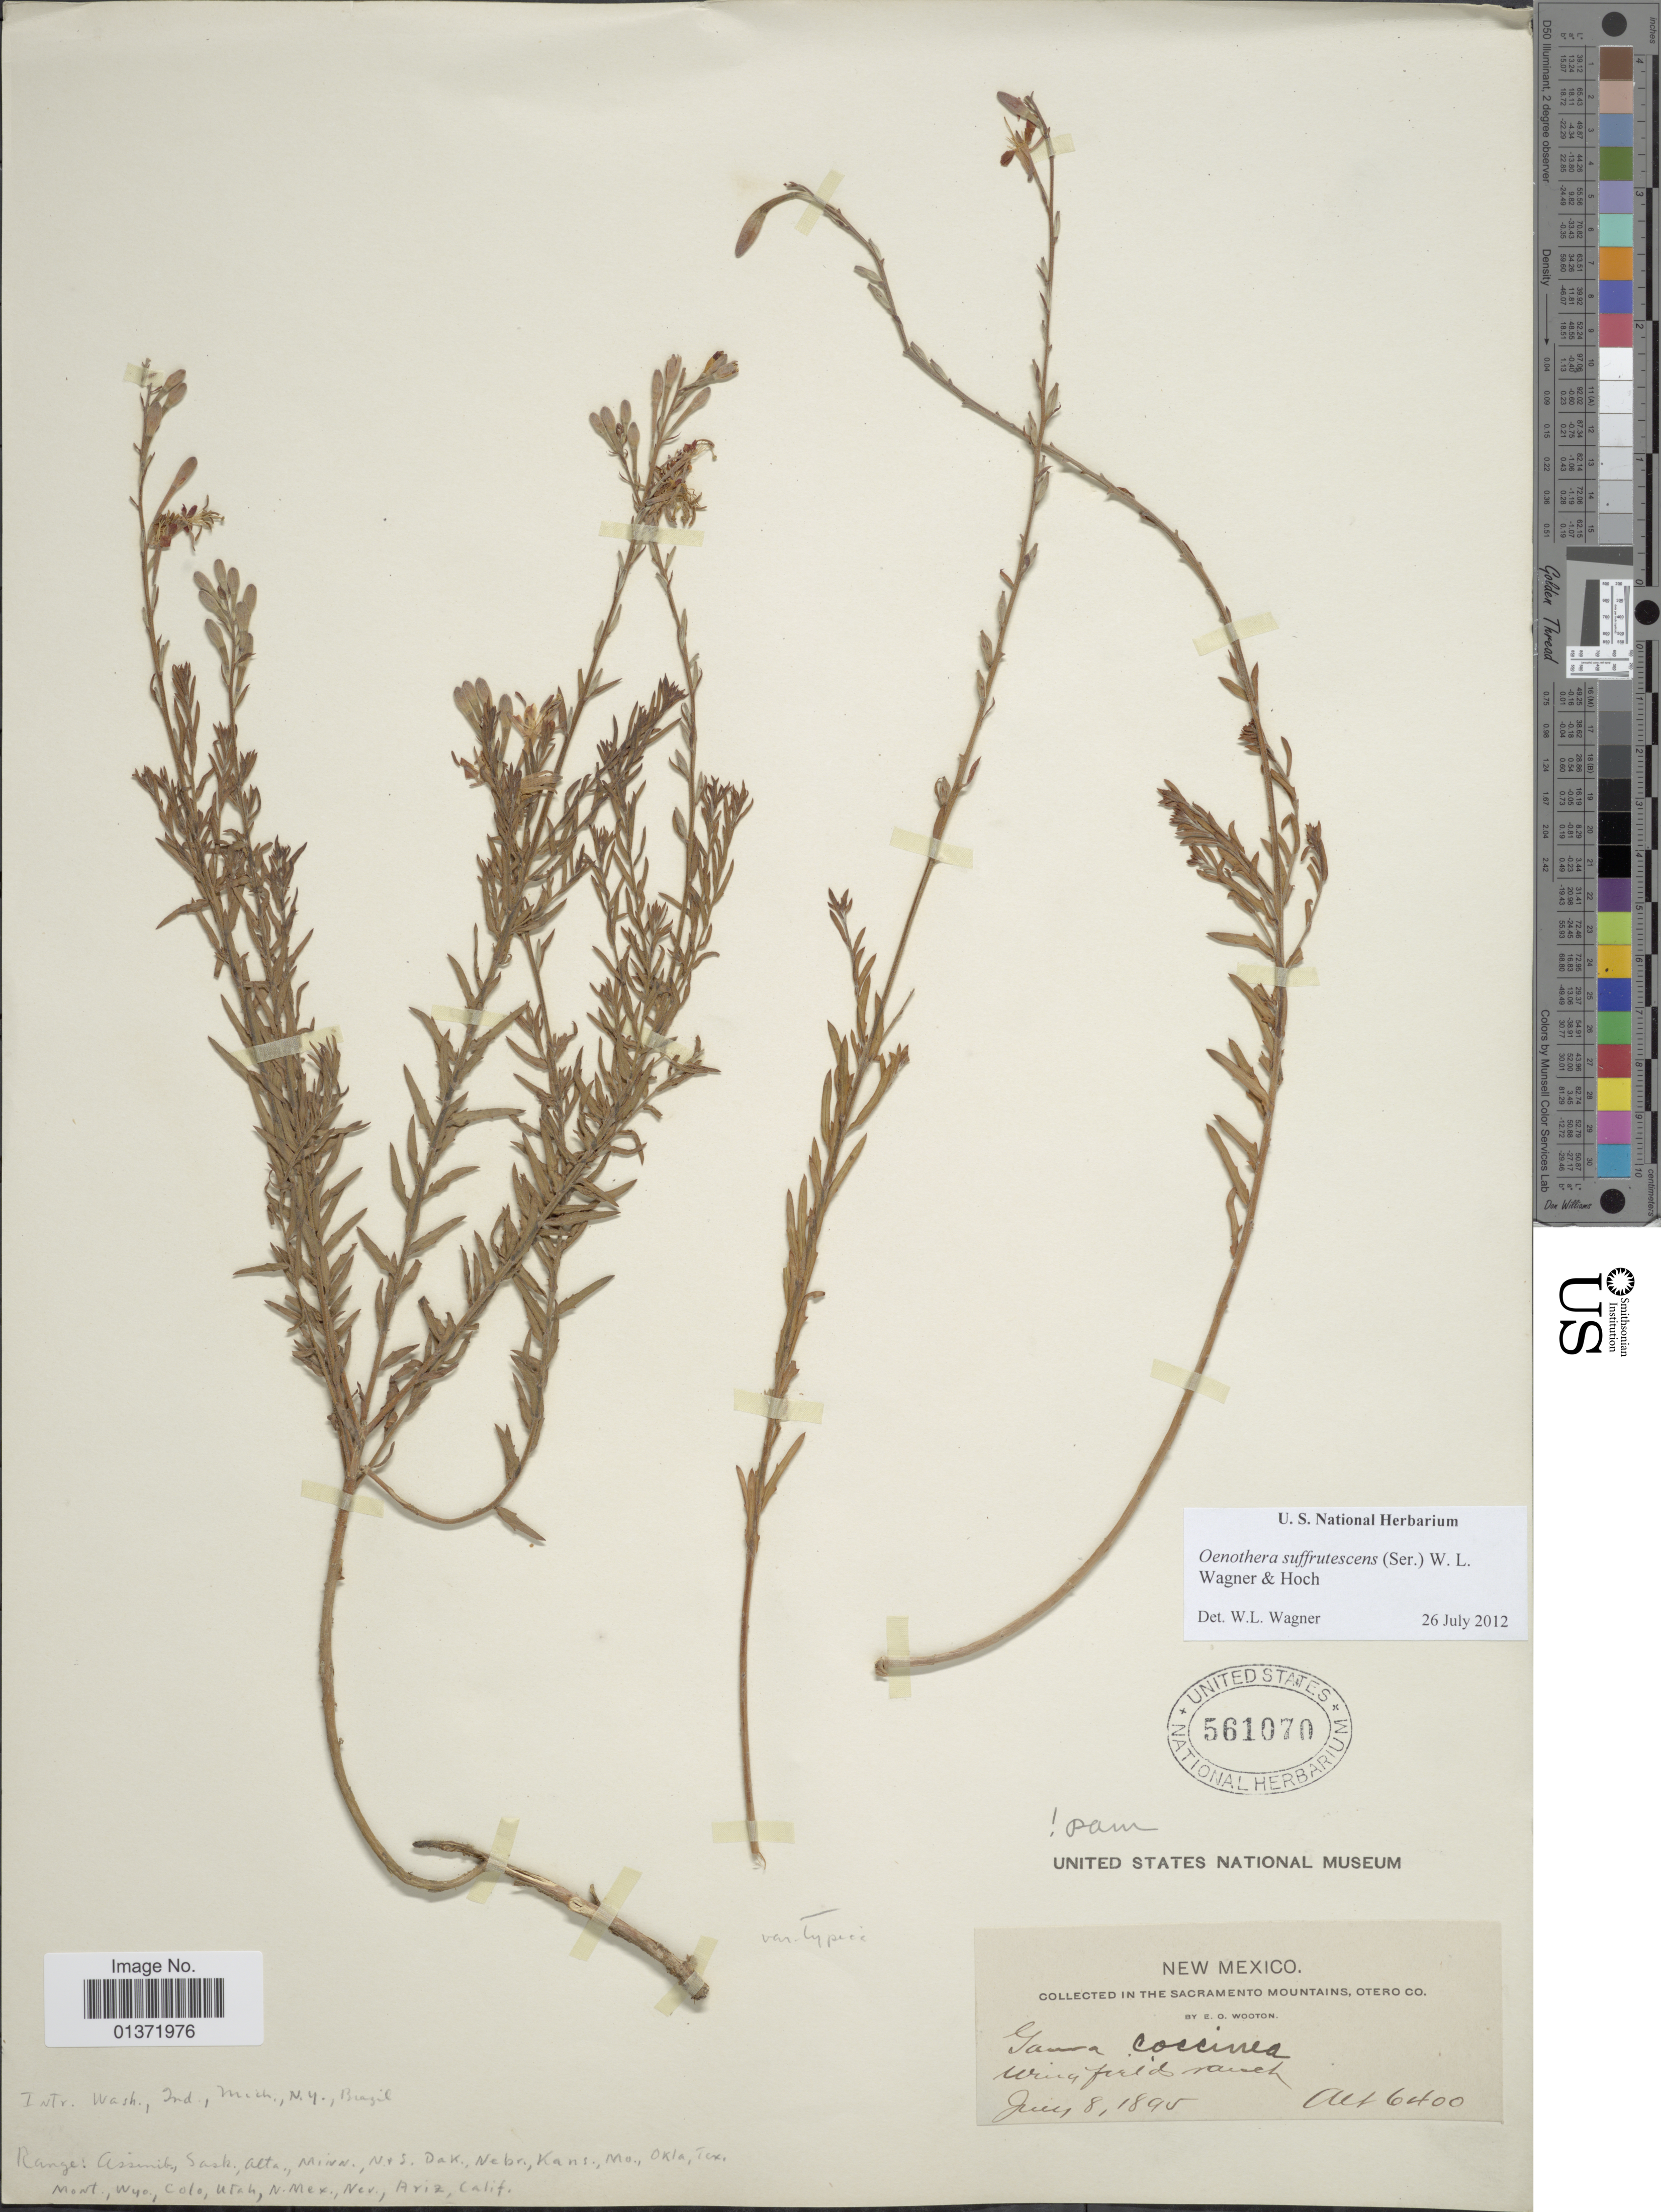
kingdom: Plantae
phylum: Tracheophyta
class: Magnoliopsida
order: Myrtales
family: Onagraceae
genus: Oenothera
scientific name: Oenothera suffrutescens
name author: (Ser.) W.L. Wagner & Hoch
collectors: E. O. Wooton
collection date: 1895-07-08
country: United States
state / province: New Mexico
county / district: Otero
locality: Sacramento Mountains, Otero Co, Wingfield Ranch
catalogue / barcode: US 561070